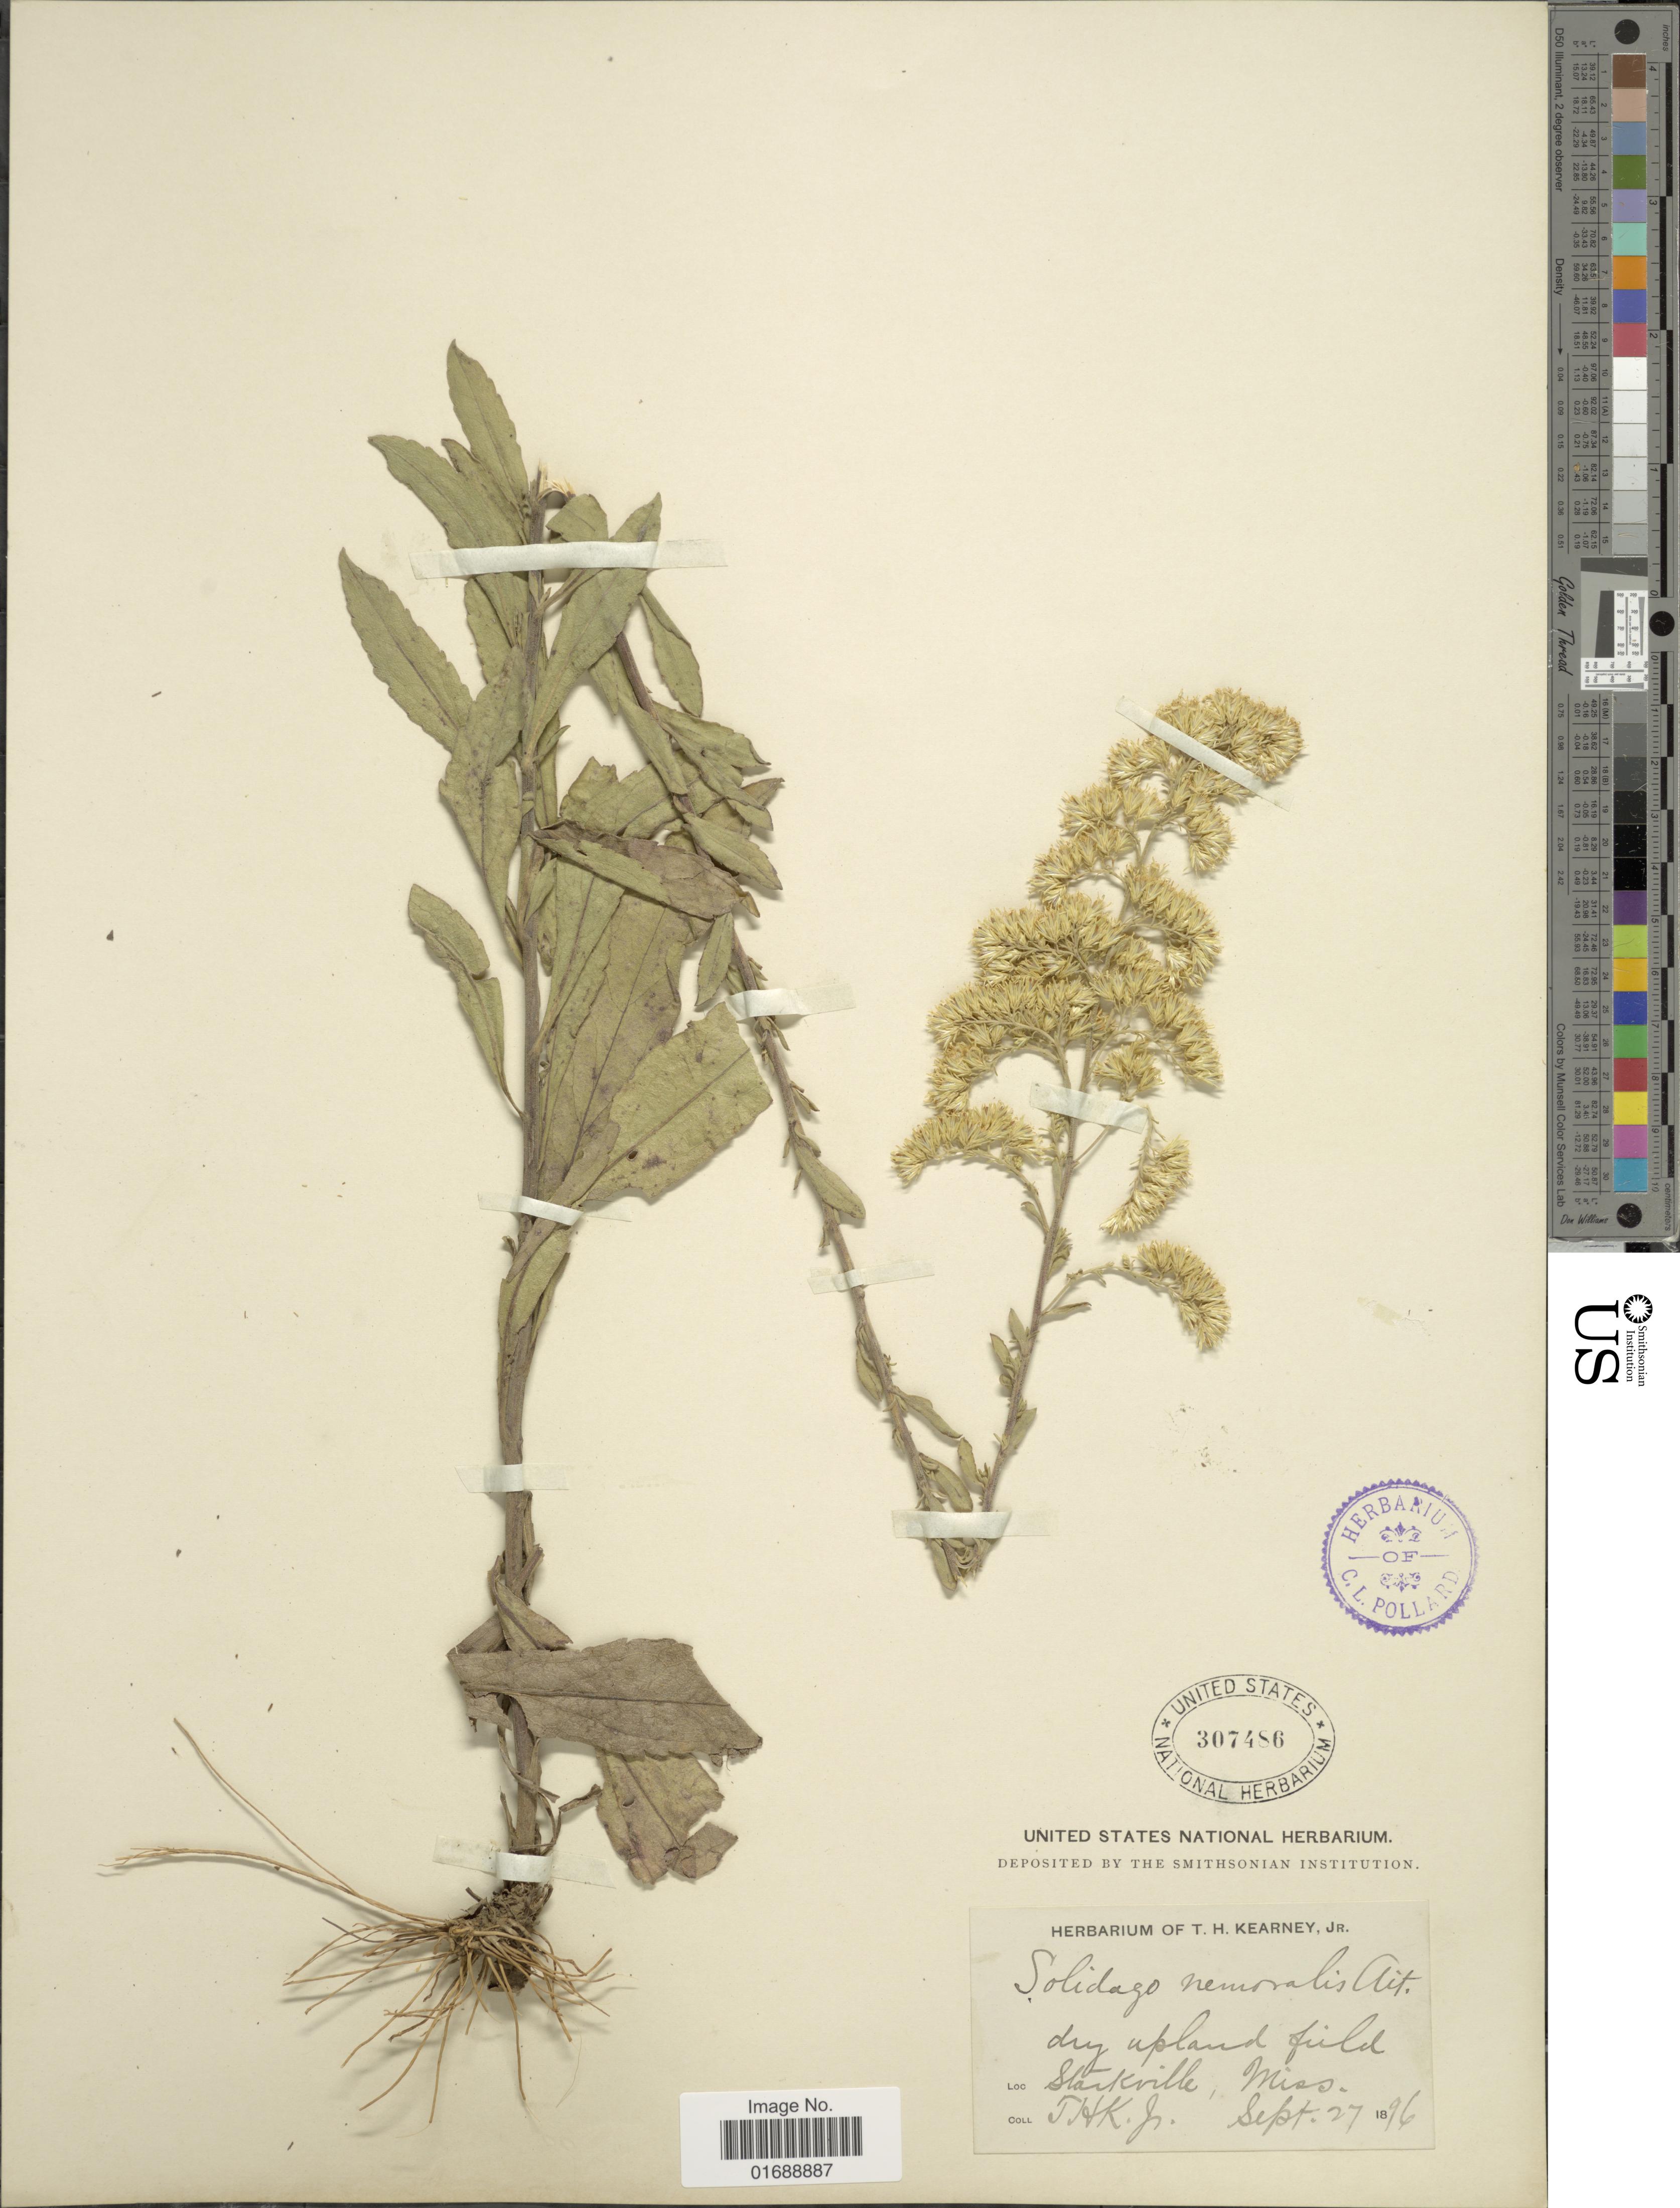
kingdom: Plantae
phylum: Tracheophyta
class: Magnoliopsida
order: Asterales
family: Asteraceae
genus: Solidago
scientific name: Solidago nemoralis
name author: Aiton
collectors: T. H. Kearney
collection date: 1896-09-27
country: United States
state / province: Mississippi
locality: Starkville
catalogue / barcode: US 307486